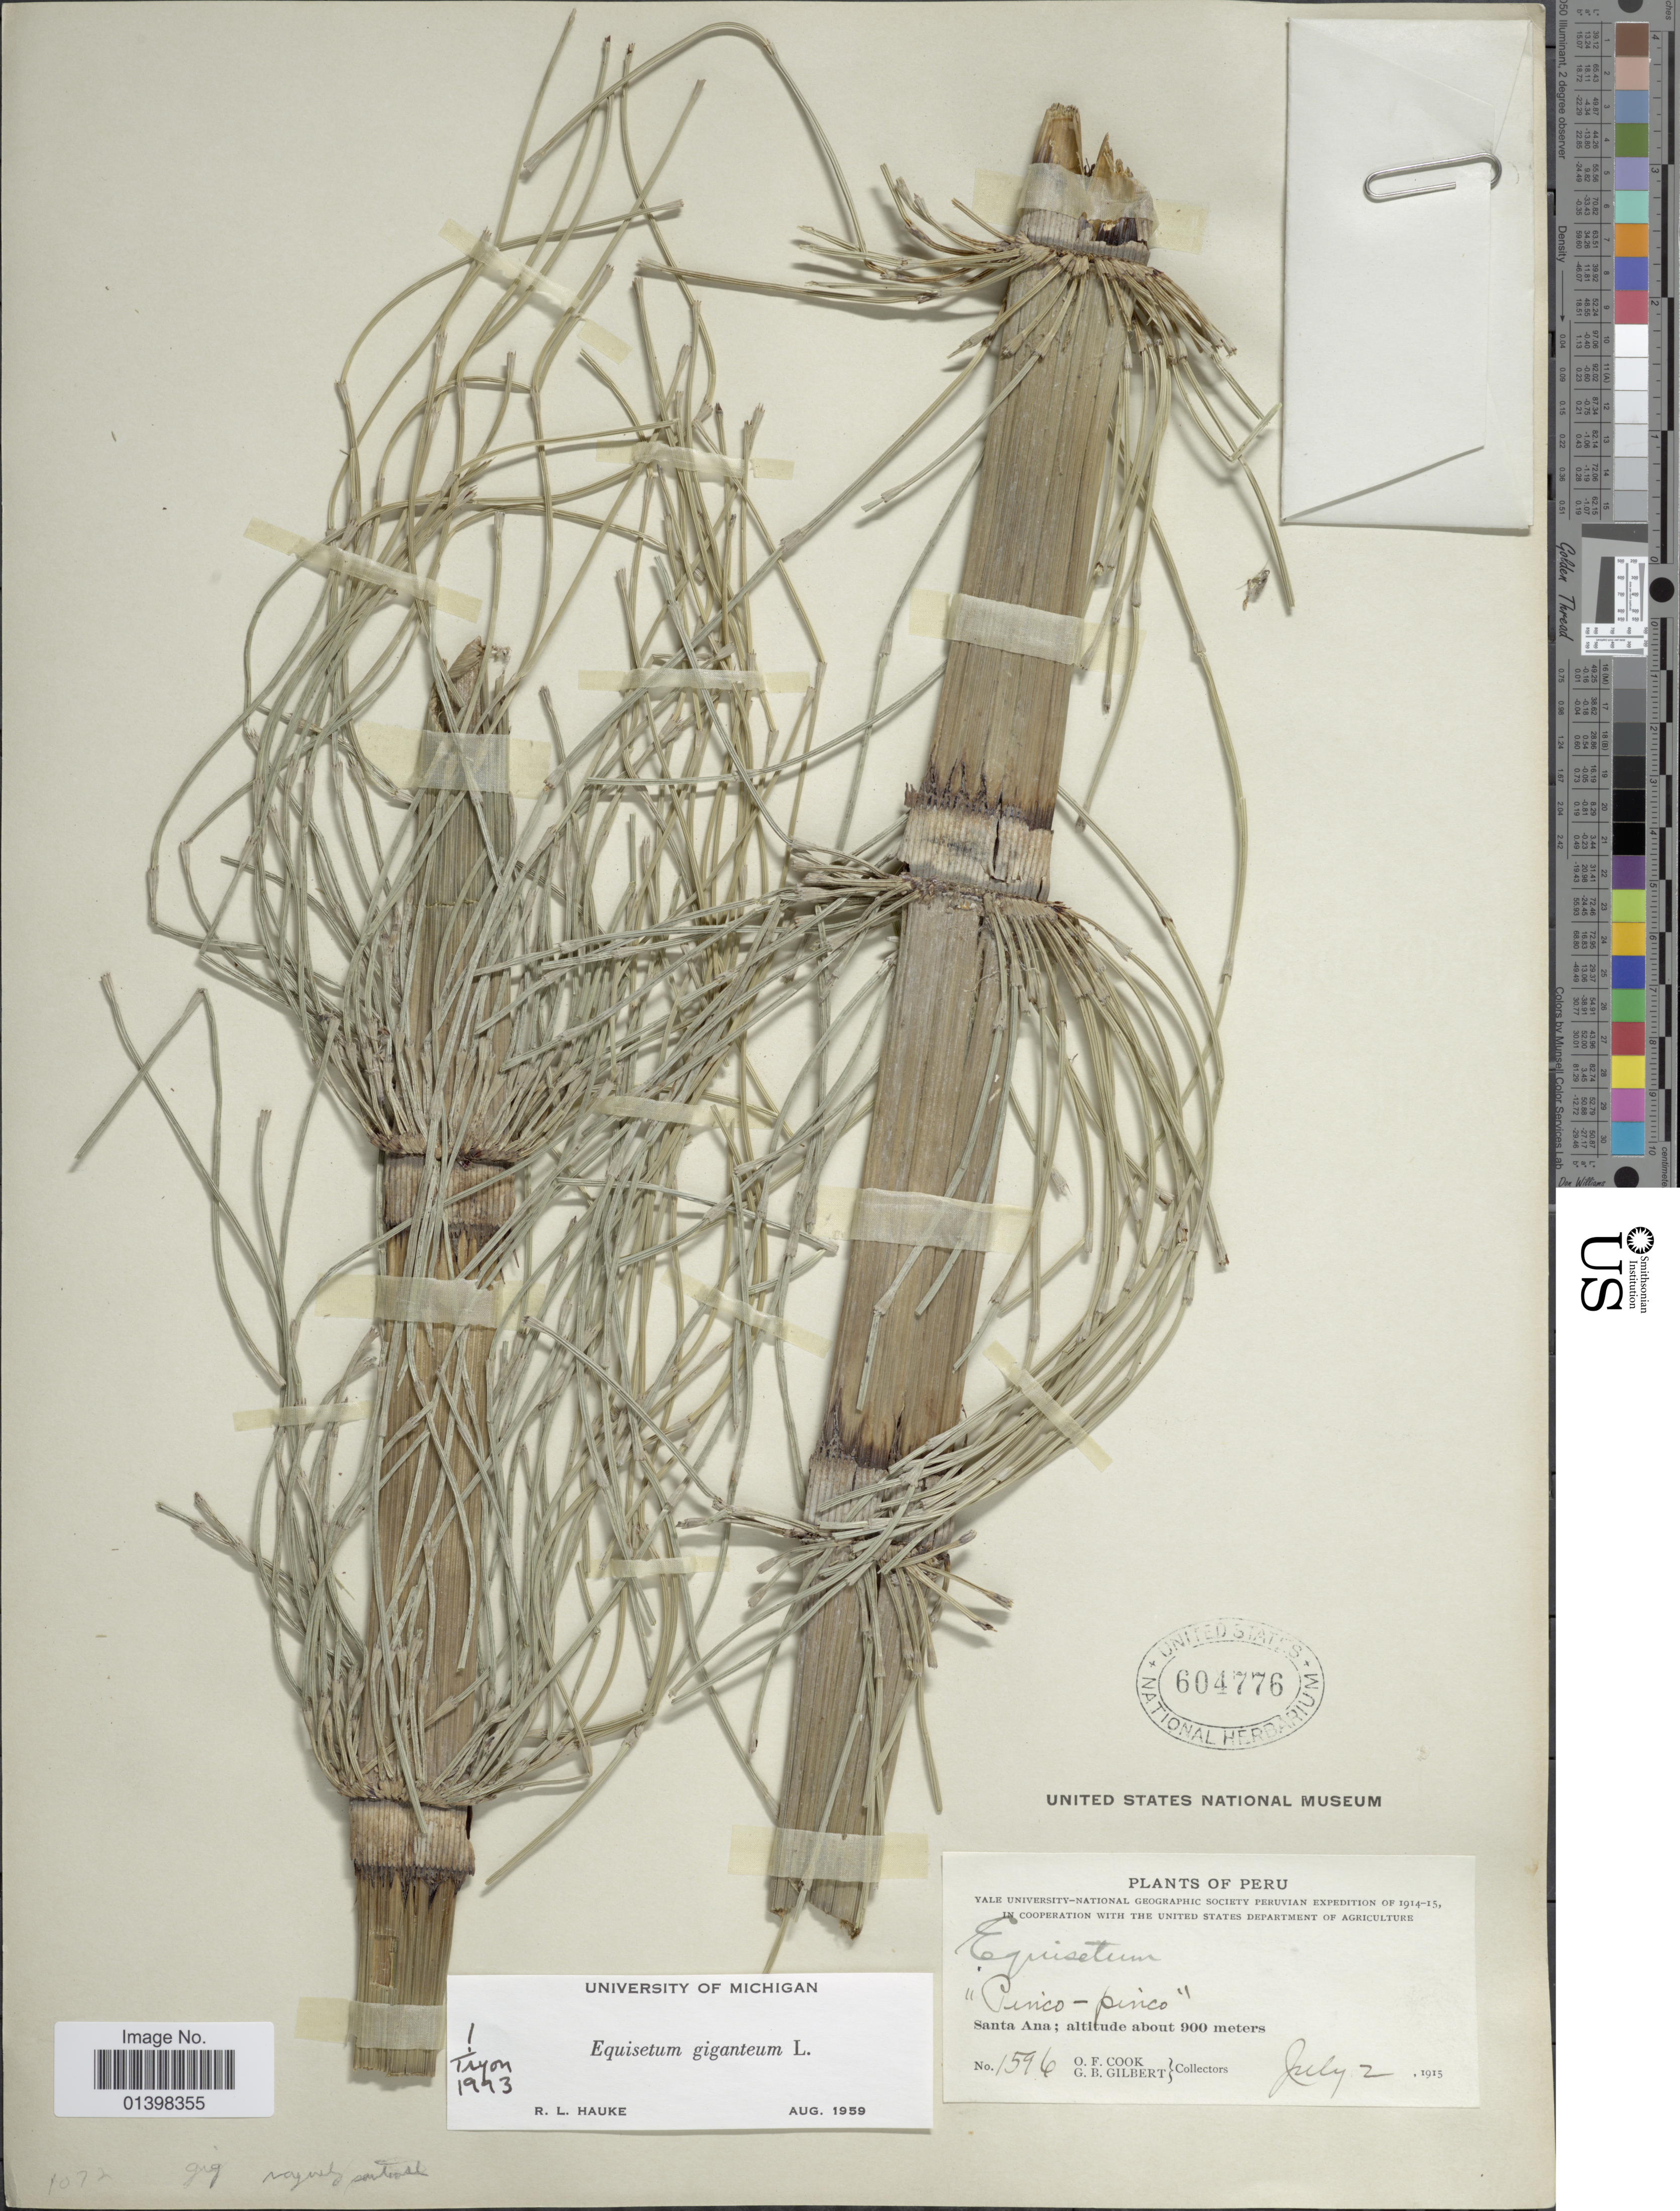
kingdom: Plantae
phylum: Tracheophyta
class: Polypodiopsida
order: Equisetales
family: Equisetaceae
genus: Equisetum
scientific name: Equisetum giganteum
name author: L.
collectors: O. F. Cook & G. B. Gilbert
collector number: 1596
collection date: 1915-07-02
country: Peru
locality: Santa Ana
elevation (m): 900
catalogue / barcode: US 604776